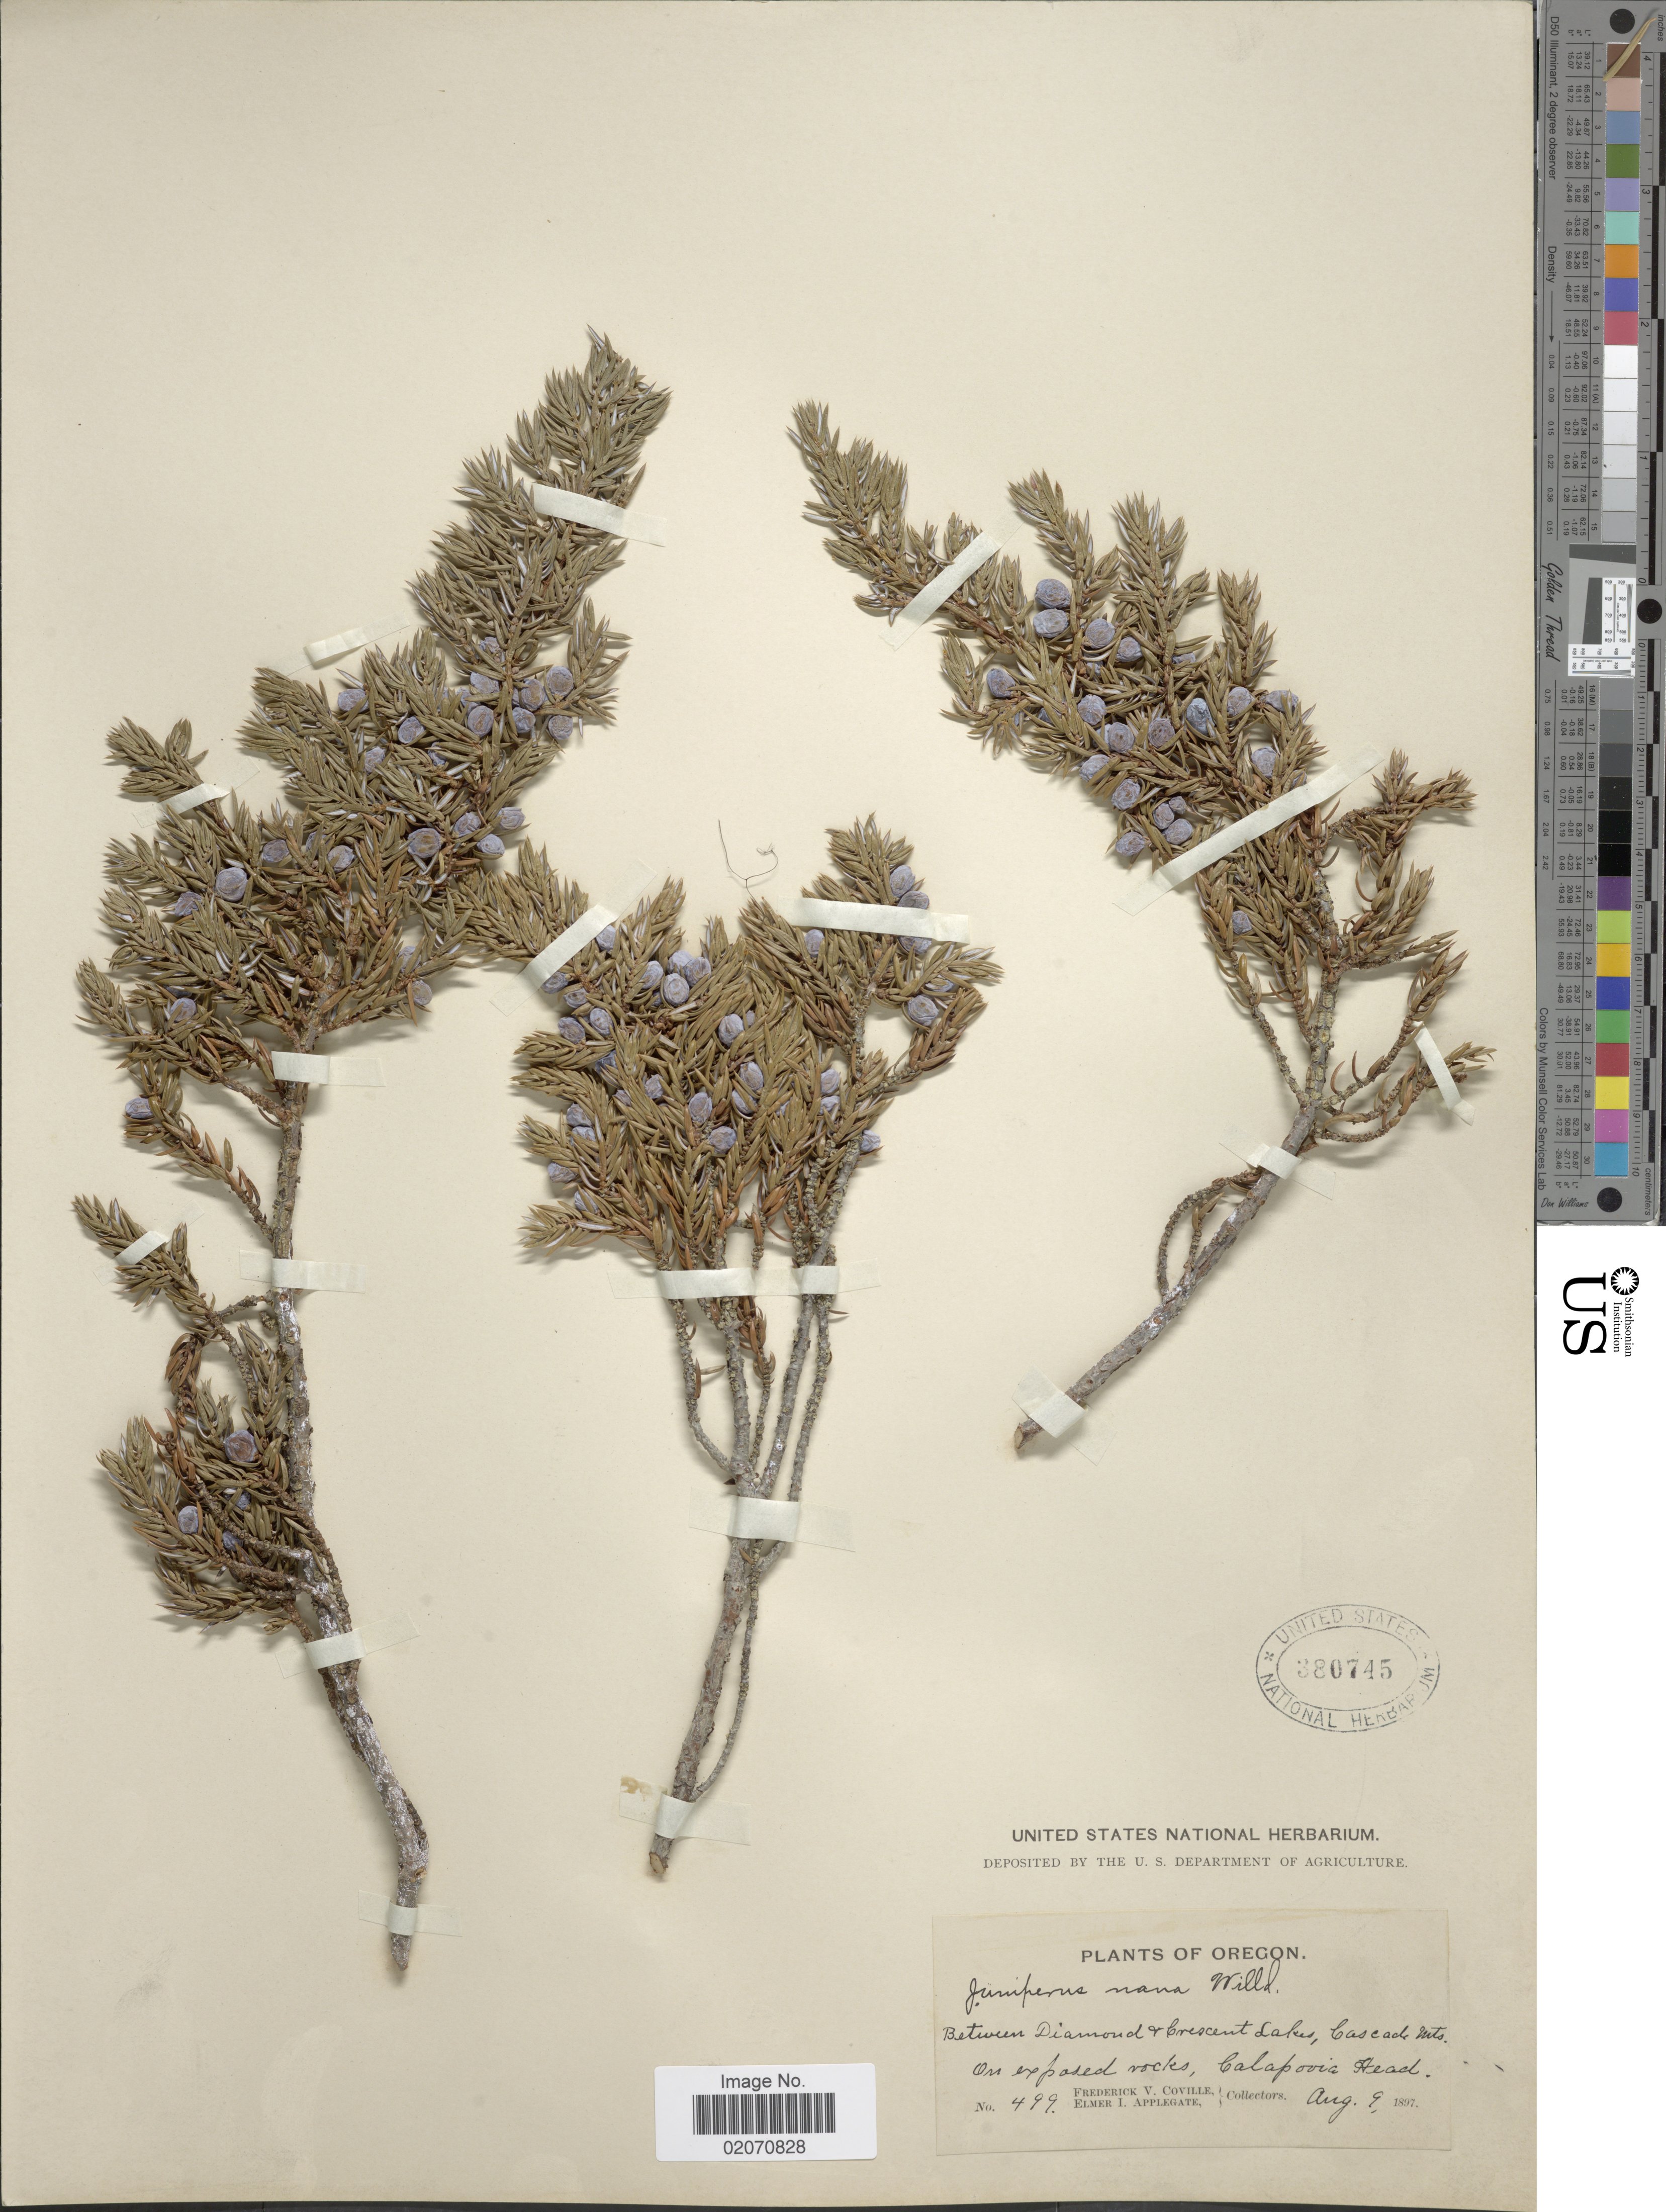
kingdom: Plantae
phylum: Tracheophyta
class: Pinopsida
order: Pinales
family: Cupressaceae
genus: Juniperus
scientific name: Juniperus communis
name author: L.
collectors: F. V. Coville & E. I. Applegate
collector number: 499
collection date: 1897-08-09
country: United States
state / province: Oregon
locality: Between Diamond & crescent Lakes, Cascade Mts. Calapovia Head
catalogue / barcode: US 380745